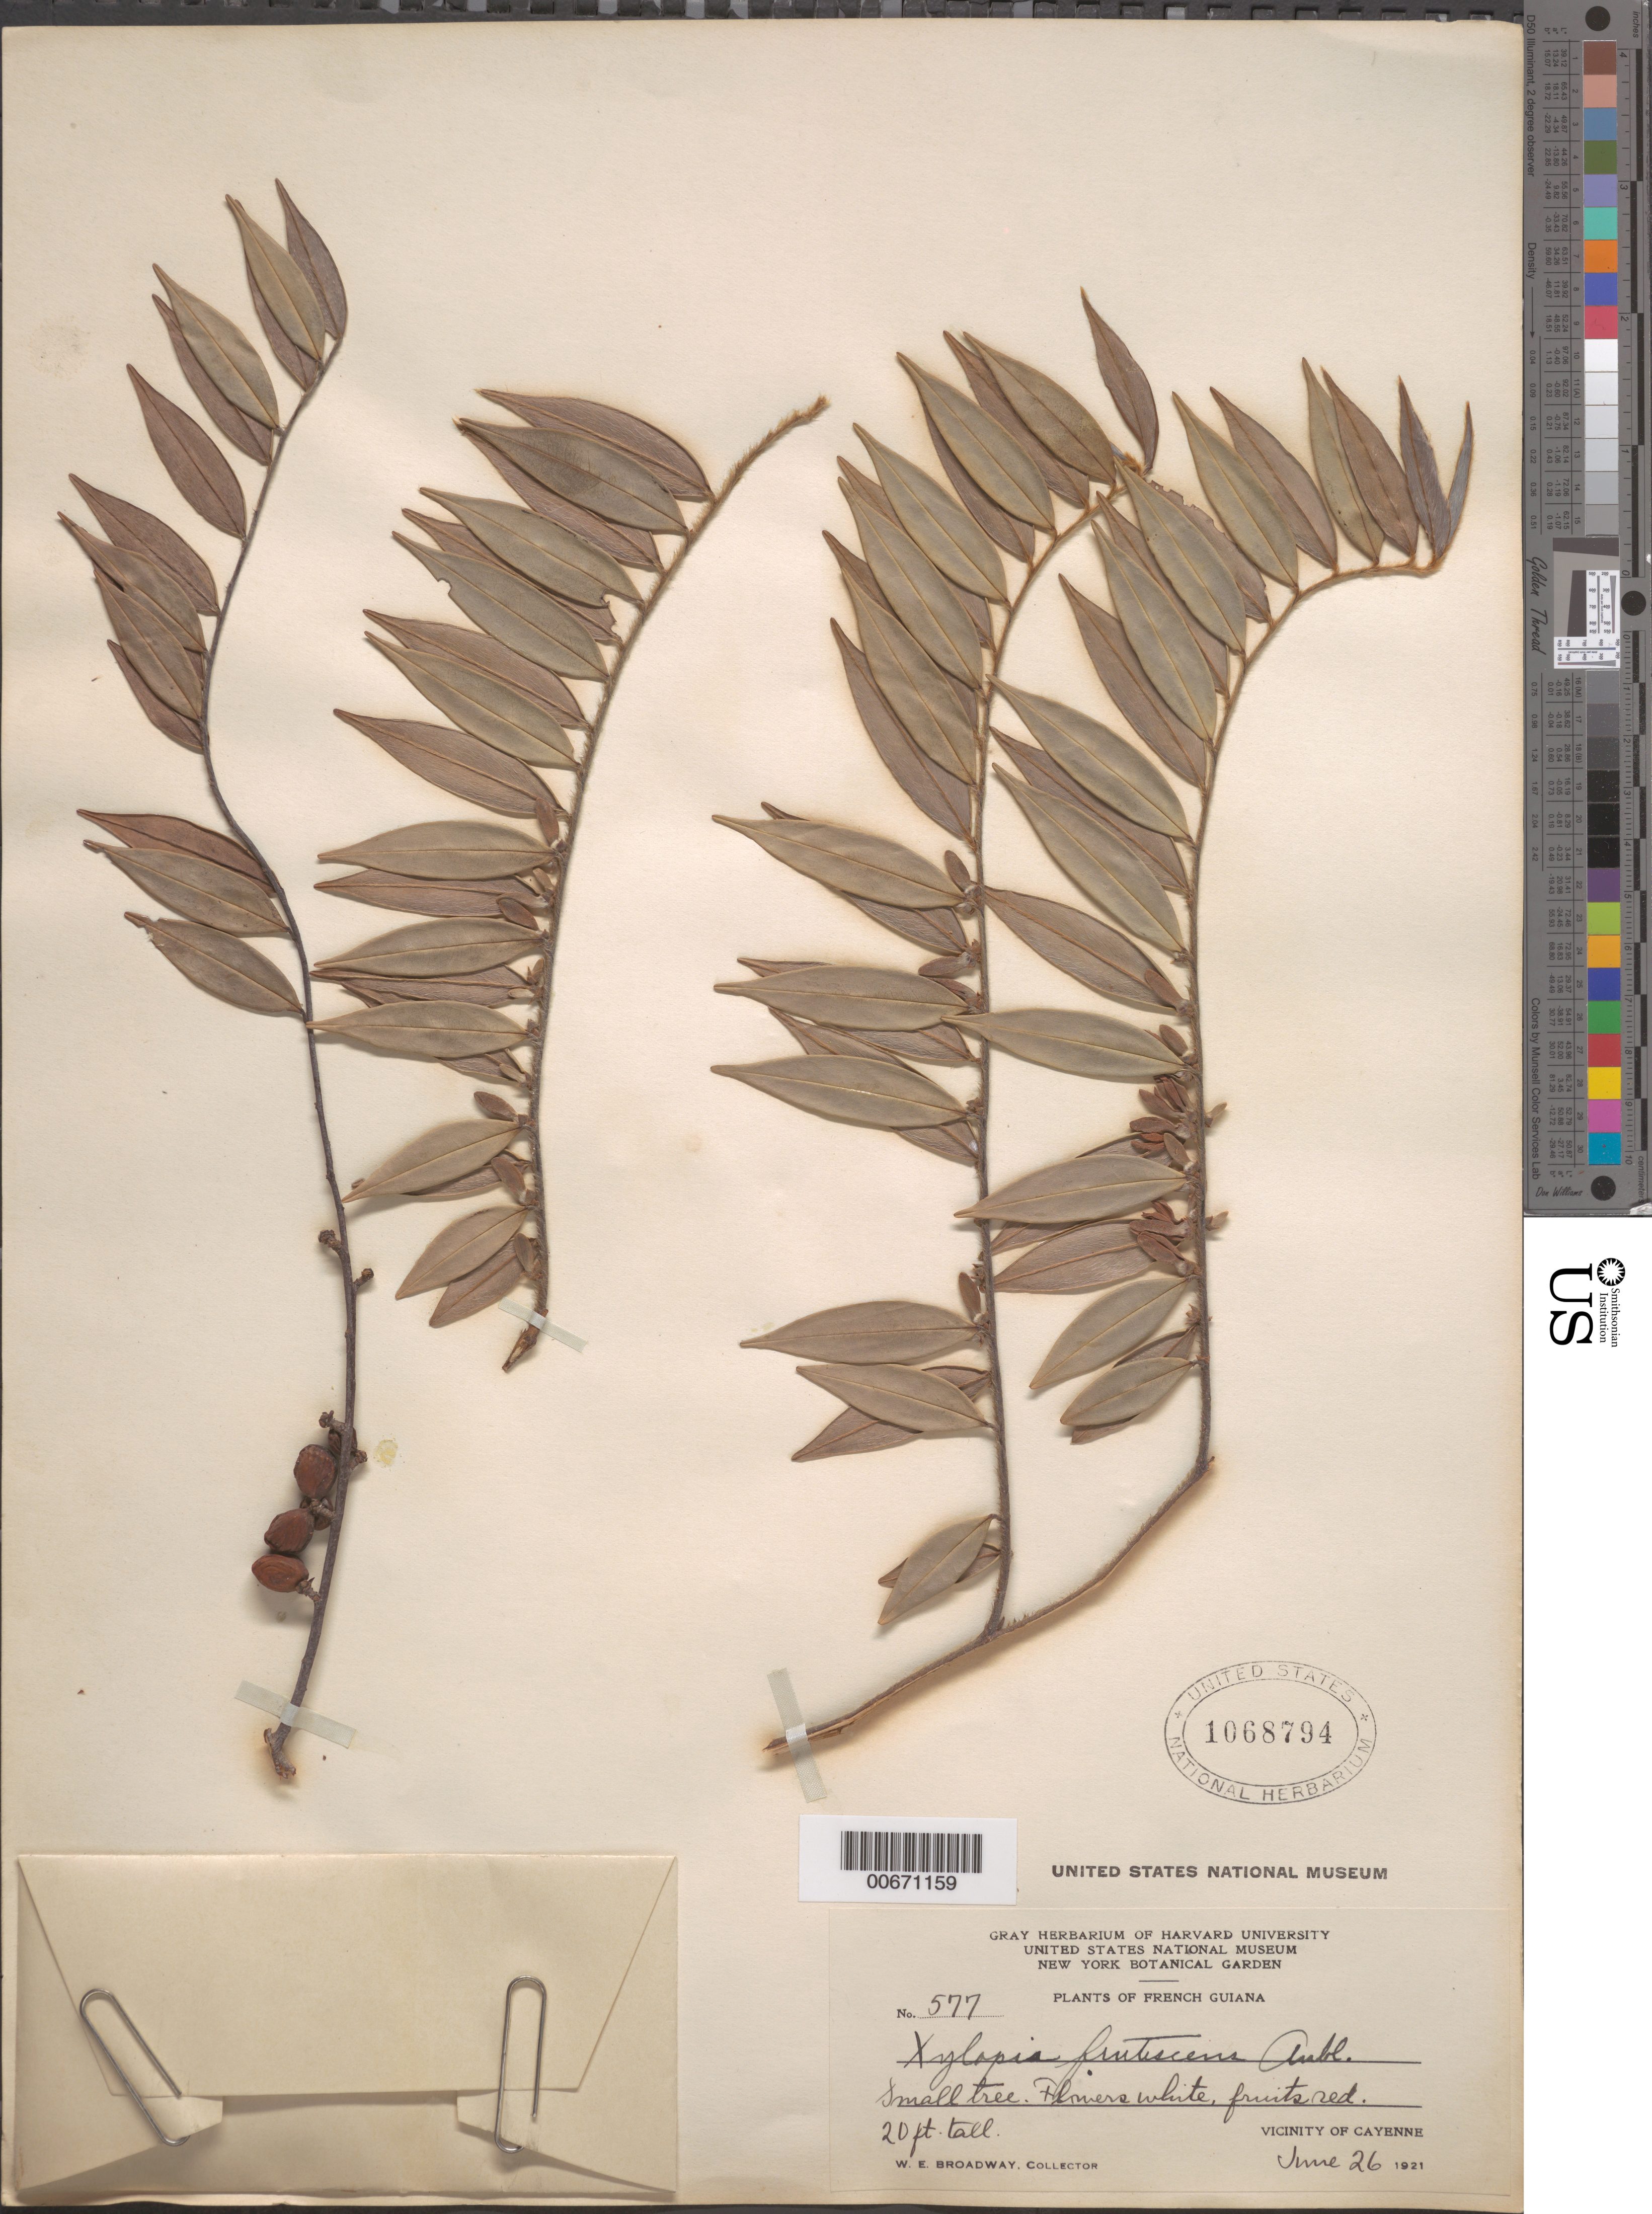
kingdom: Plantae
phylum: Tracheophyta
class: Magnoliopsida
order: Magnoliales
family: Annonaceae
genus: Xylopia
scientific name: Xylopia frutescens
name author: Aubl.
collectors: W. E. Broadway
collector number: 577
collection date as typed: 26-Jun-21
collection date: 1921-06-26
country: French Guiana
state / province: Cayenne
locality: Cayenne, vic.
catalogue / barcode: US 1068794